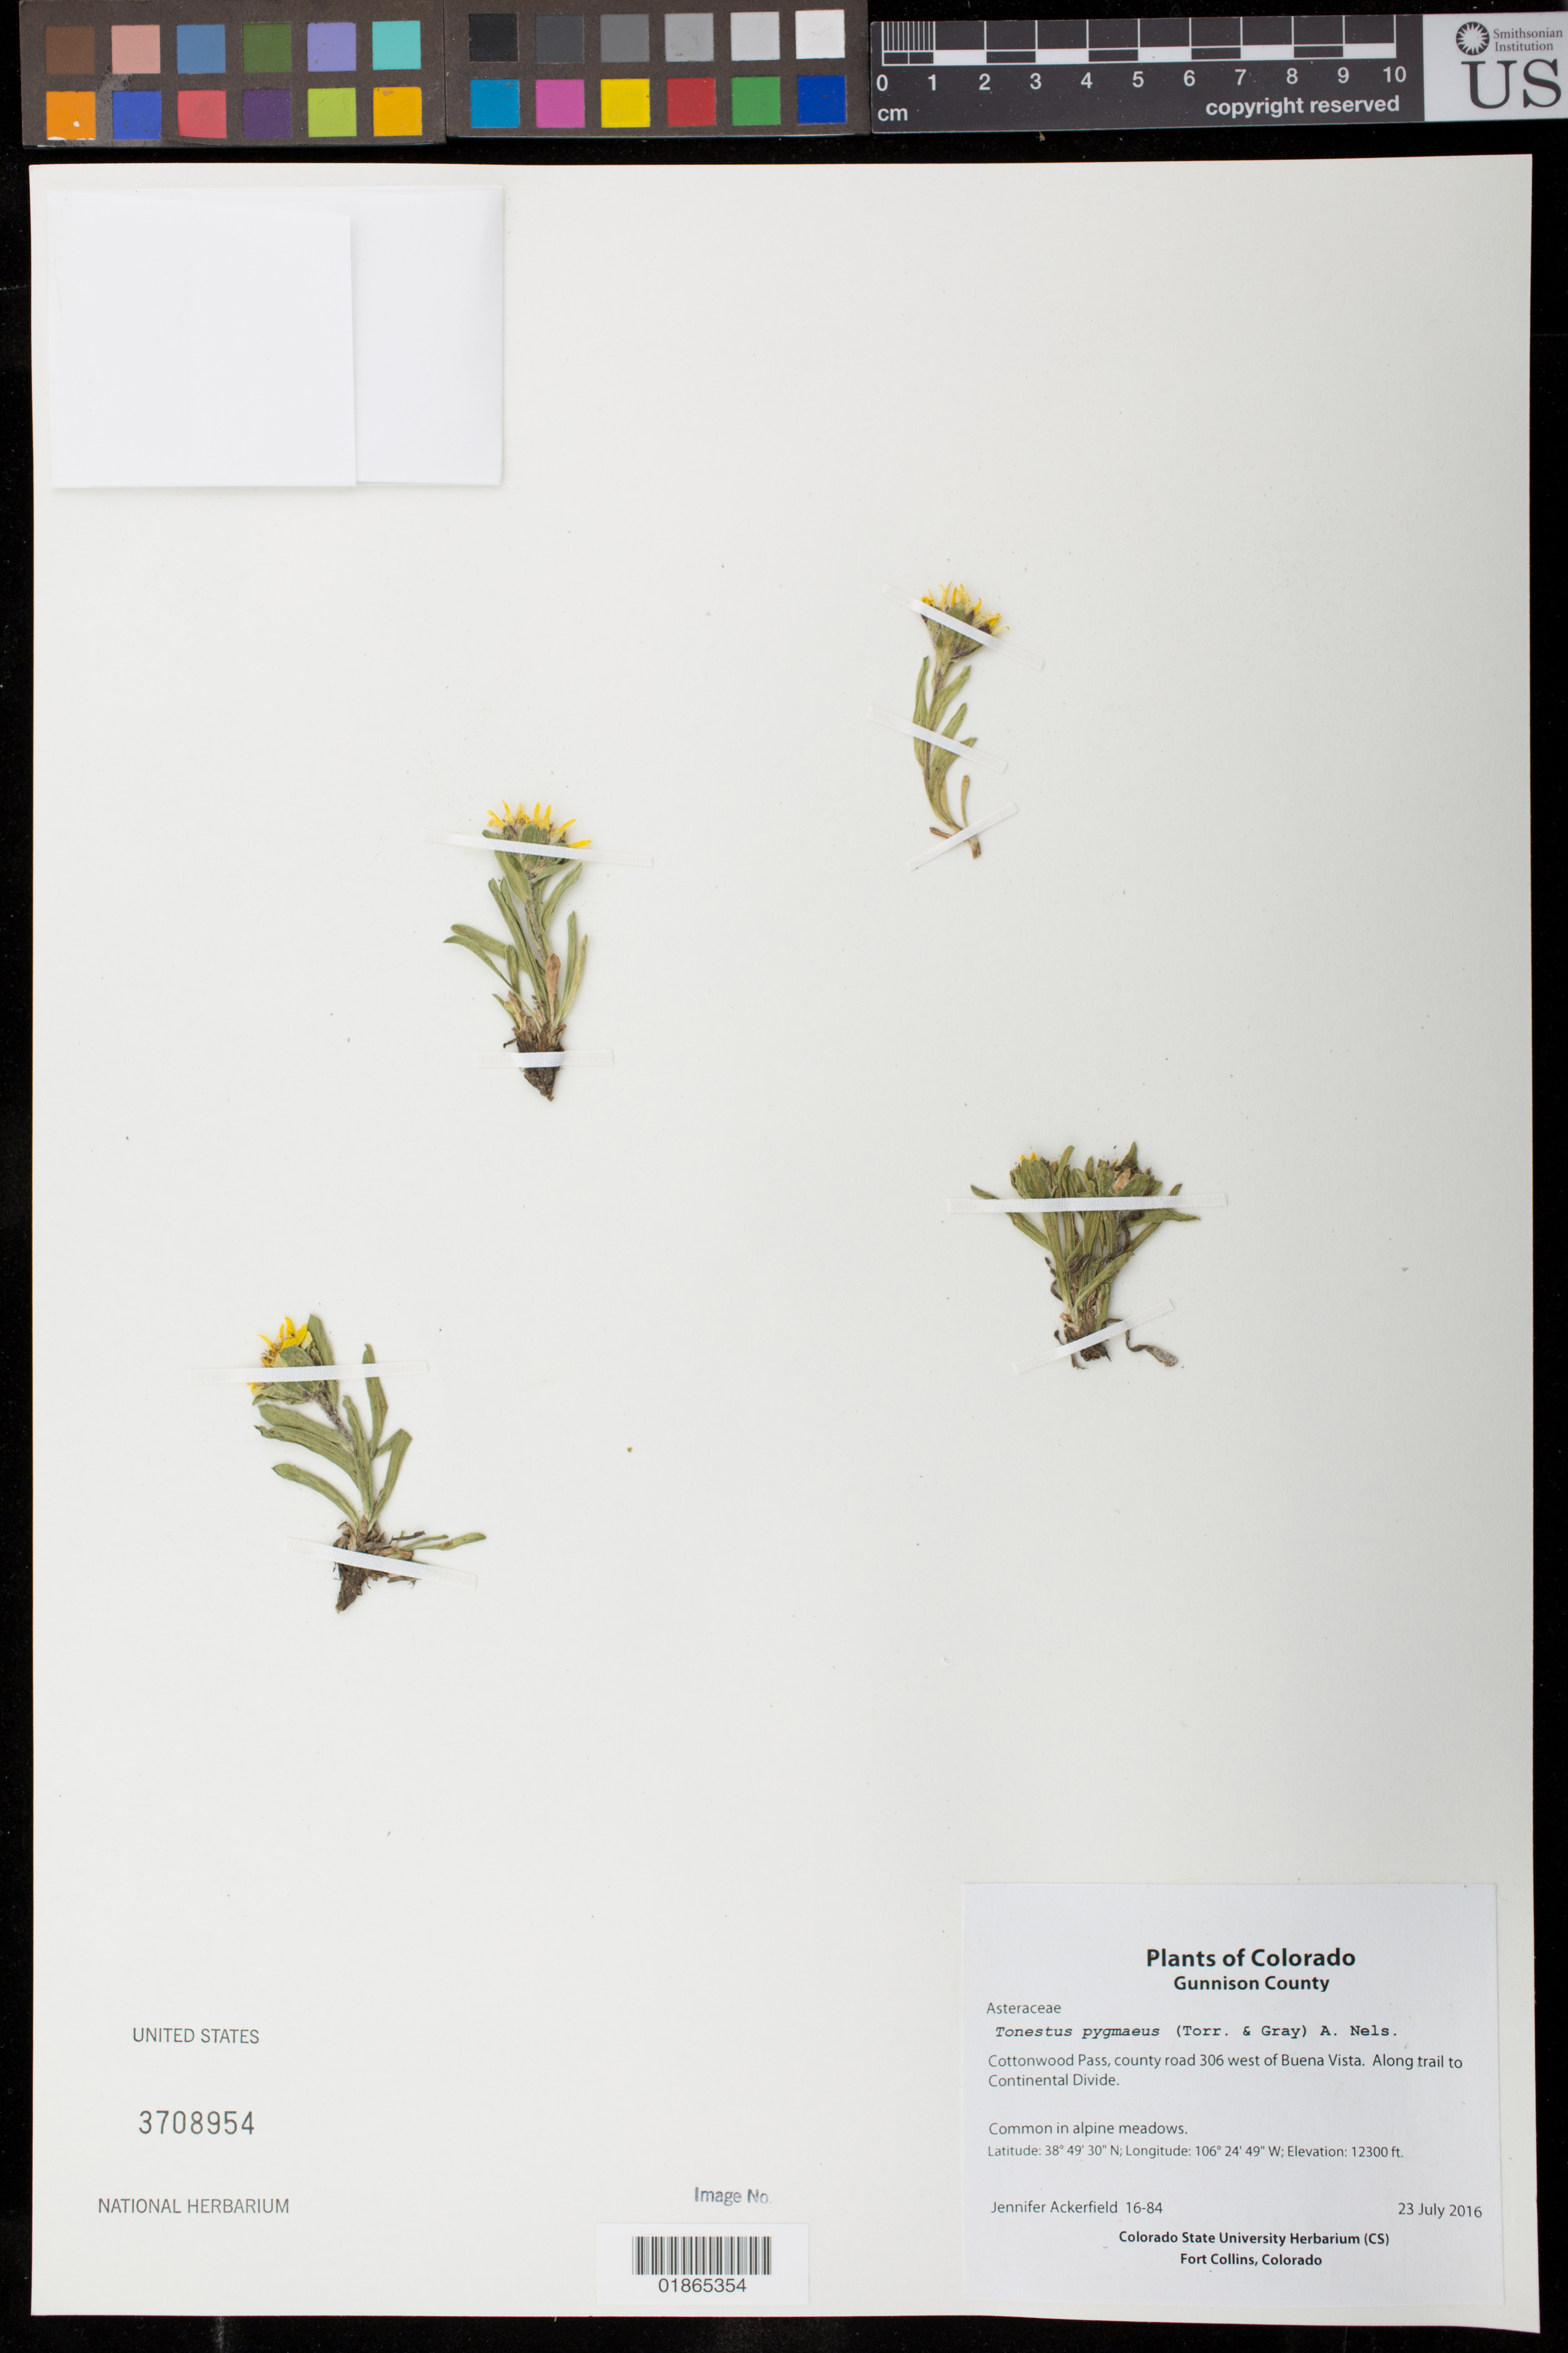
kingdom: Plantae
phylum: Tracheophyta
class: Magnoliopsida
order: Asterales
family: Asteraceae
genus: Tonestus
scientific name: Tonestus pygmaeus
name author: (Torr. & A. Gray) A. Nelson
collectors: J. Ackerfield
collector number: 16-84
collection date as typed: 23 July 2016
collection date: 2016-07-23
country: United States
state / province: Colorado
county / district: Gunnison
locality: Cottonwood Pass, county road 306 W of Buena Vista. Along trail to Continental Divide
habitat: Common in alpine meadows.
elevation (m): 3749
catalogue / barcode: US 3708954